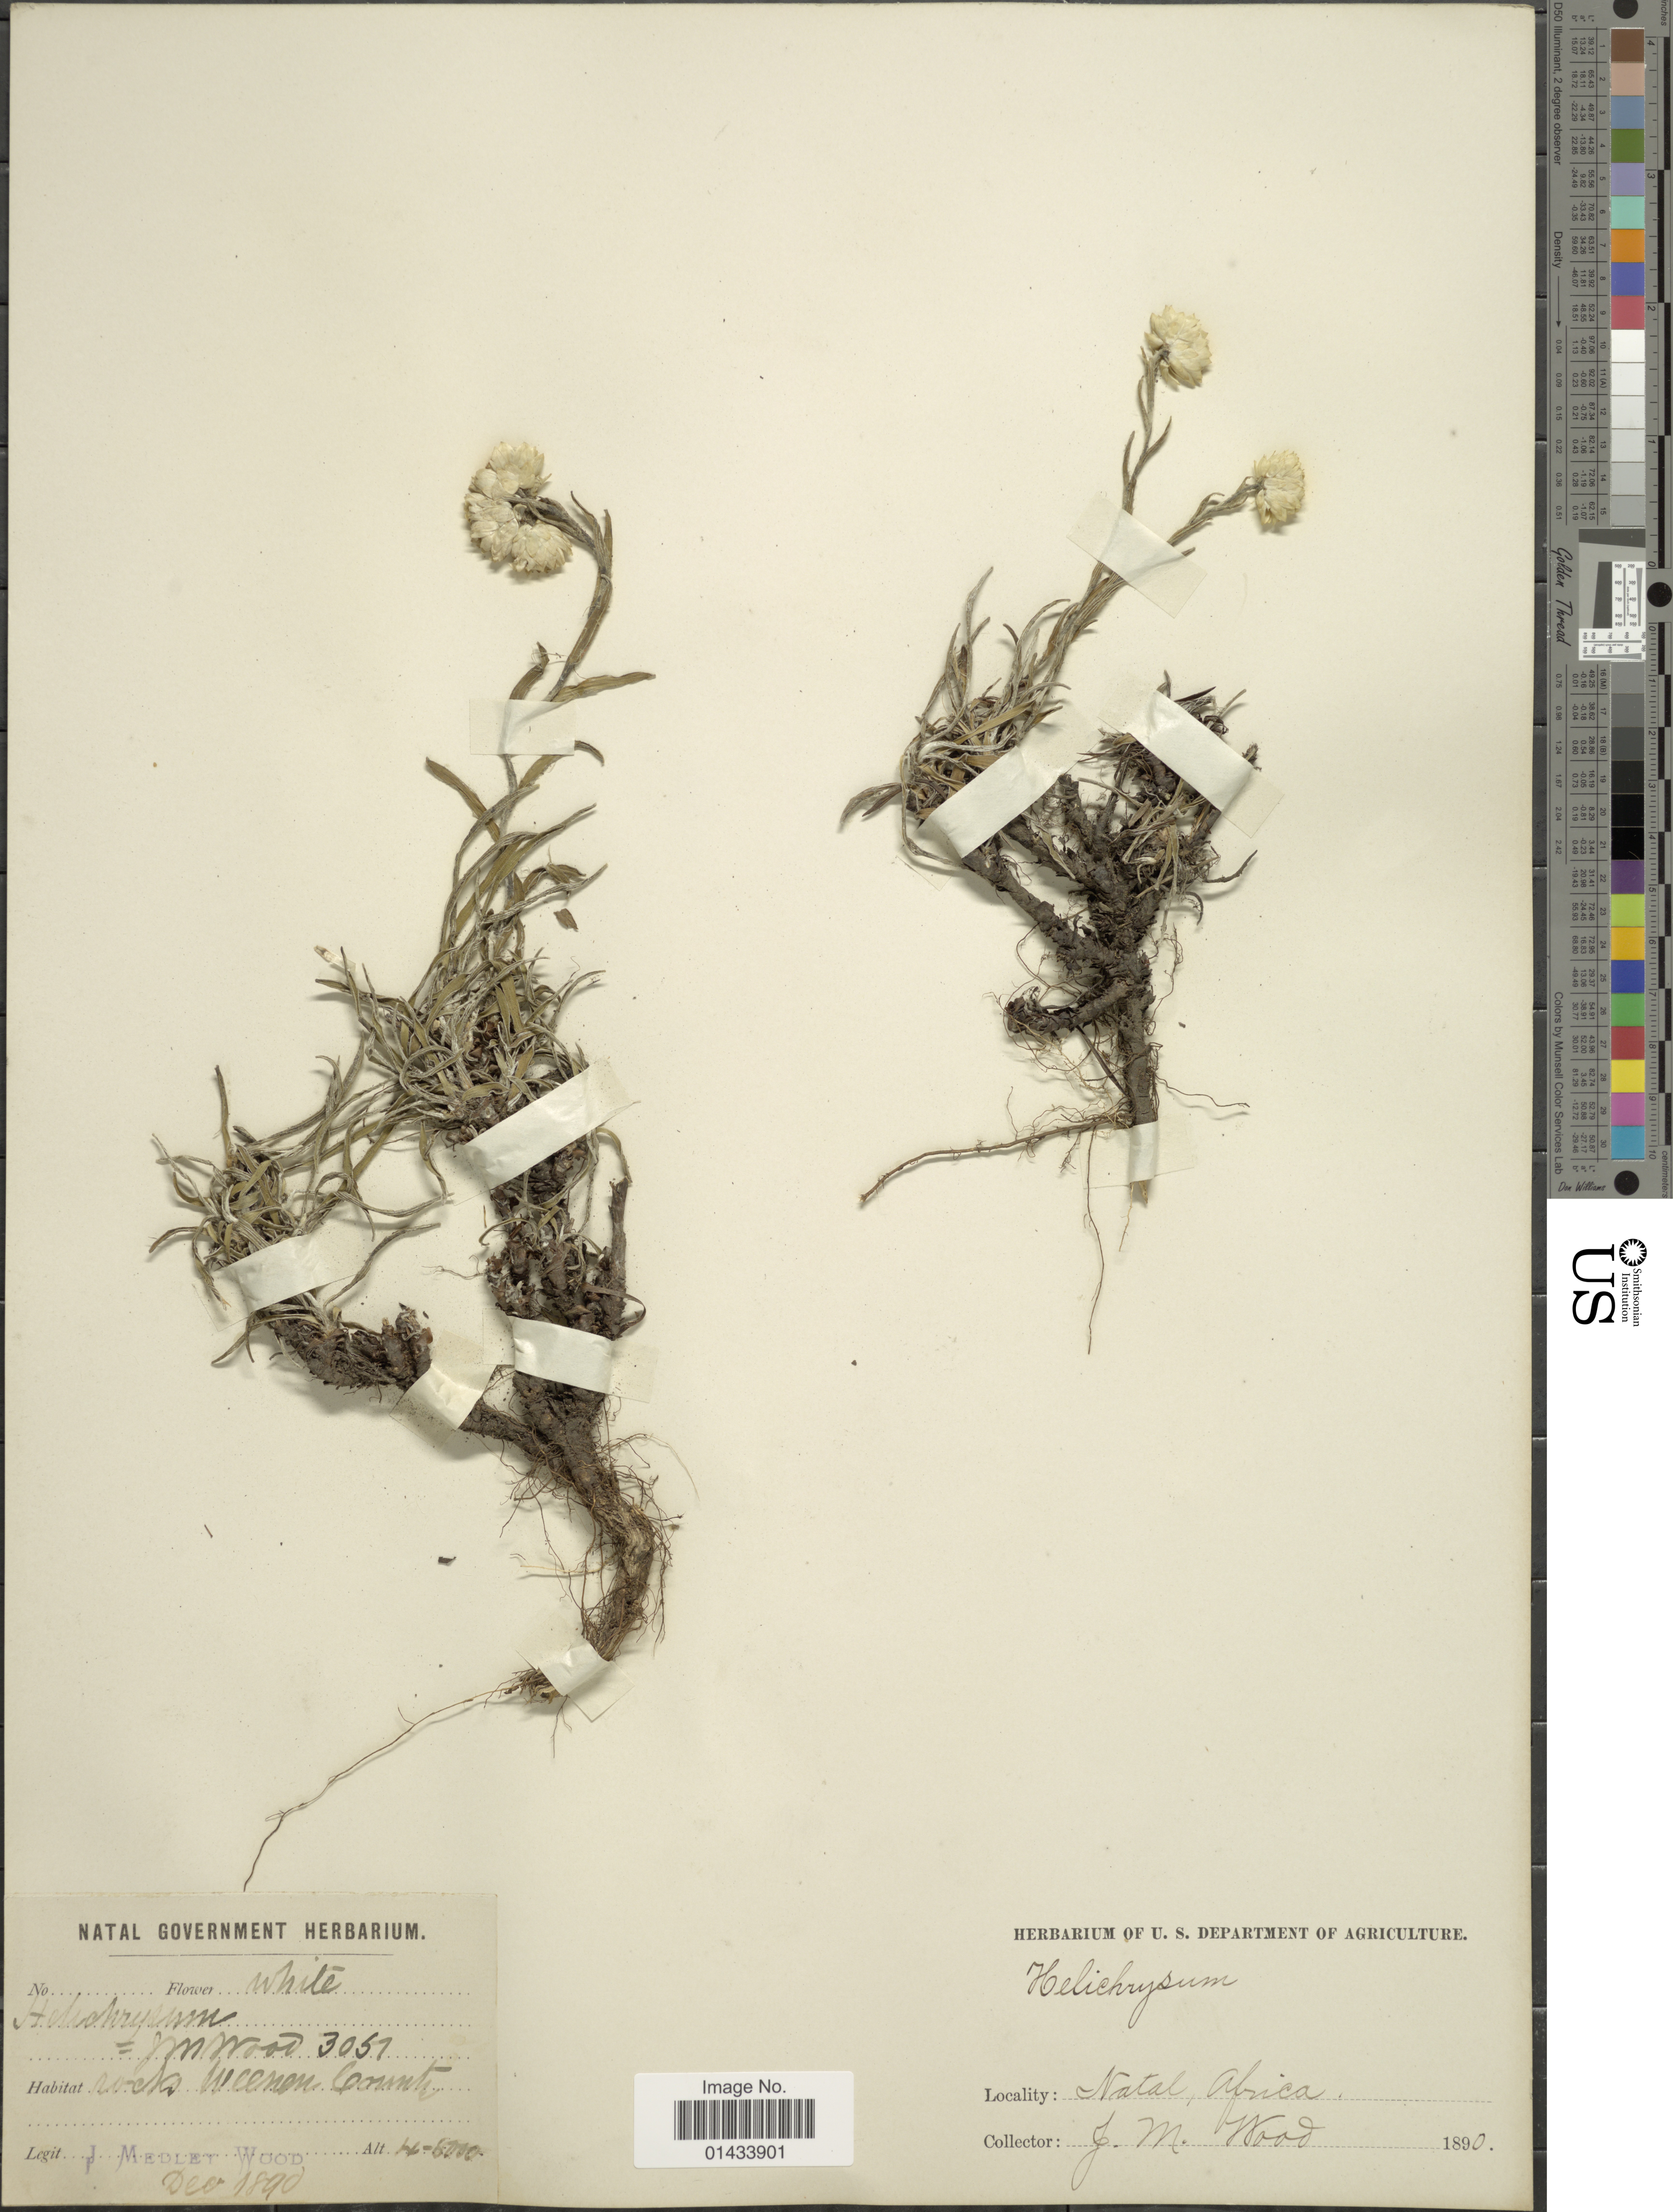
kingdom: Plantae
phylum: Tracheophyta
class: Magnoliopsida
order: Asterales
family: Asteraceae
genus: Helichrysum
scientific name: Helichrysum sp.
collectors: J. M. Wood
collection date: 1890-12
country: South Africa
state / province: KwaZulu-Natal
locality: Rocks, Weenen County.